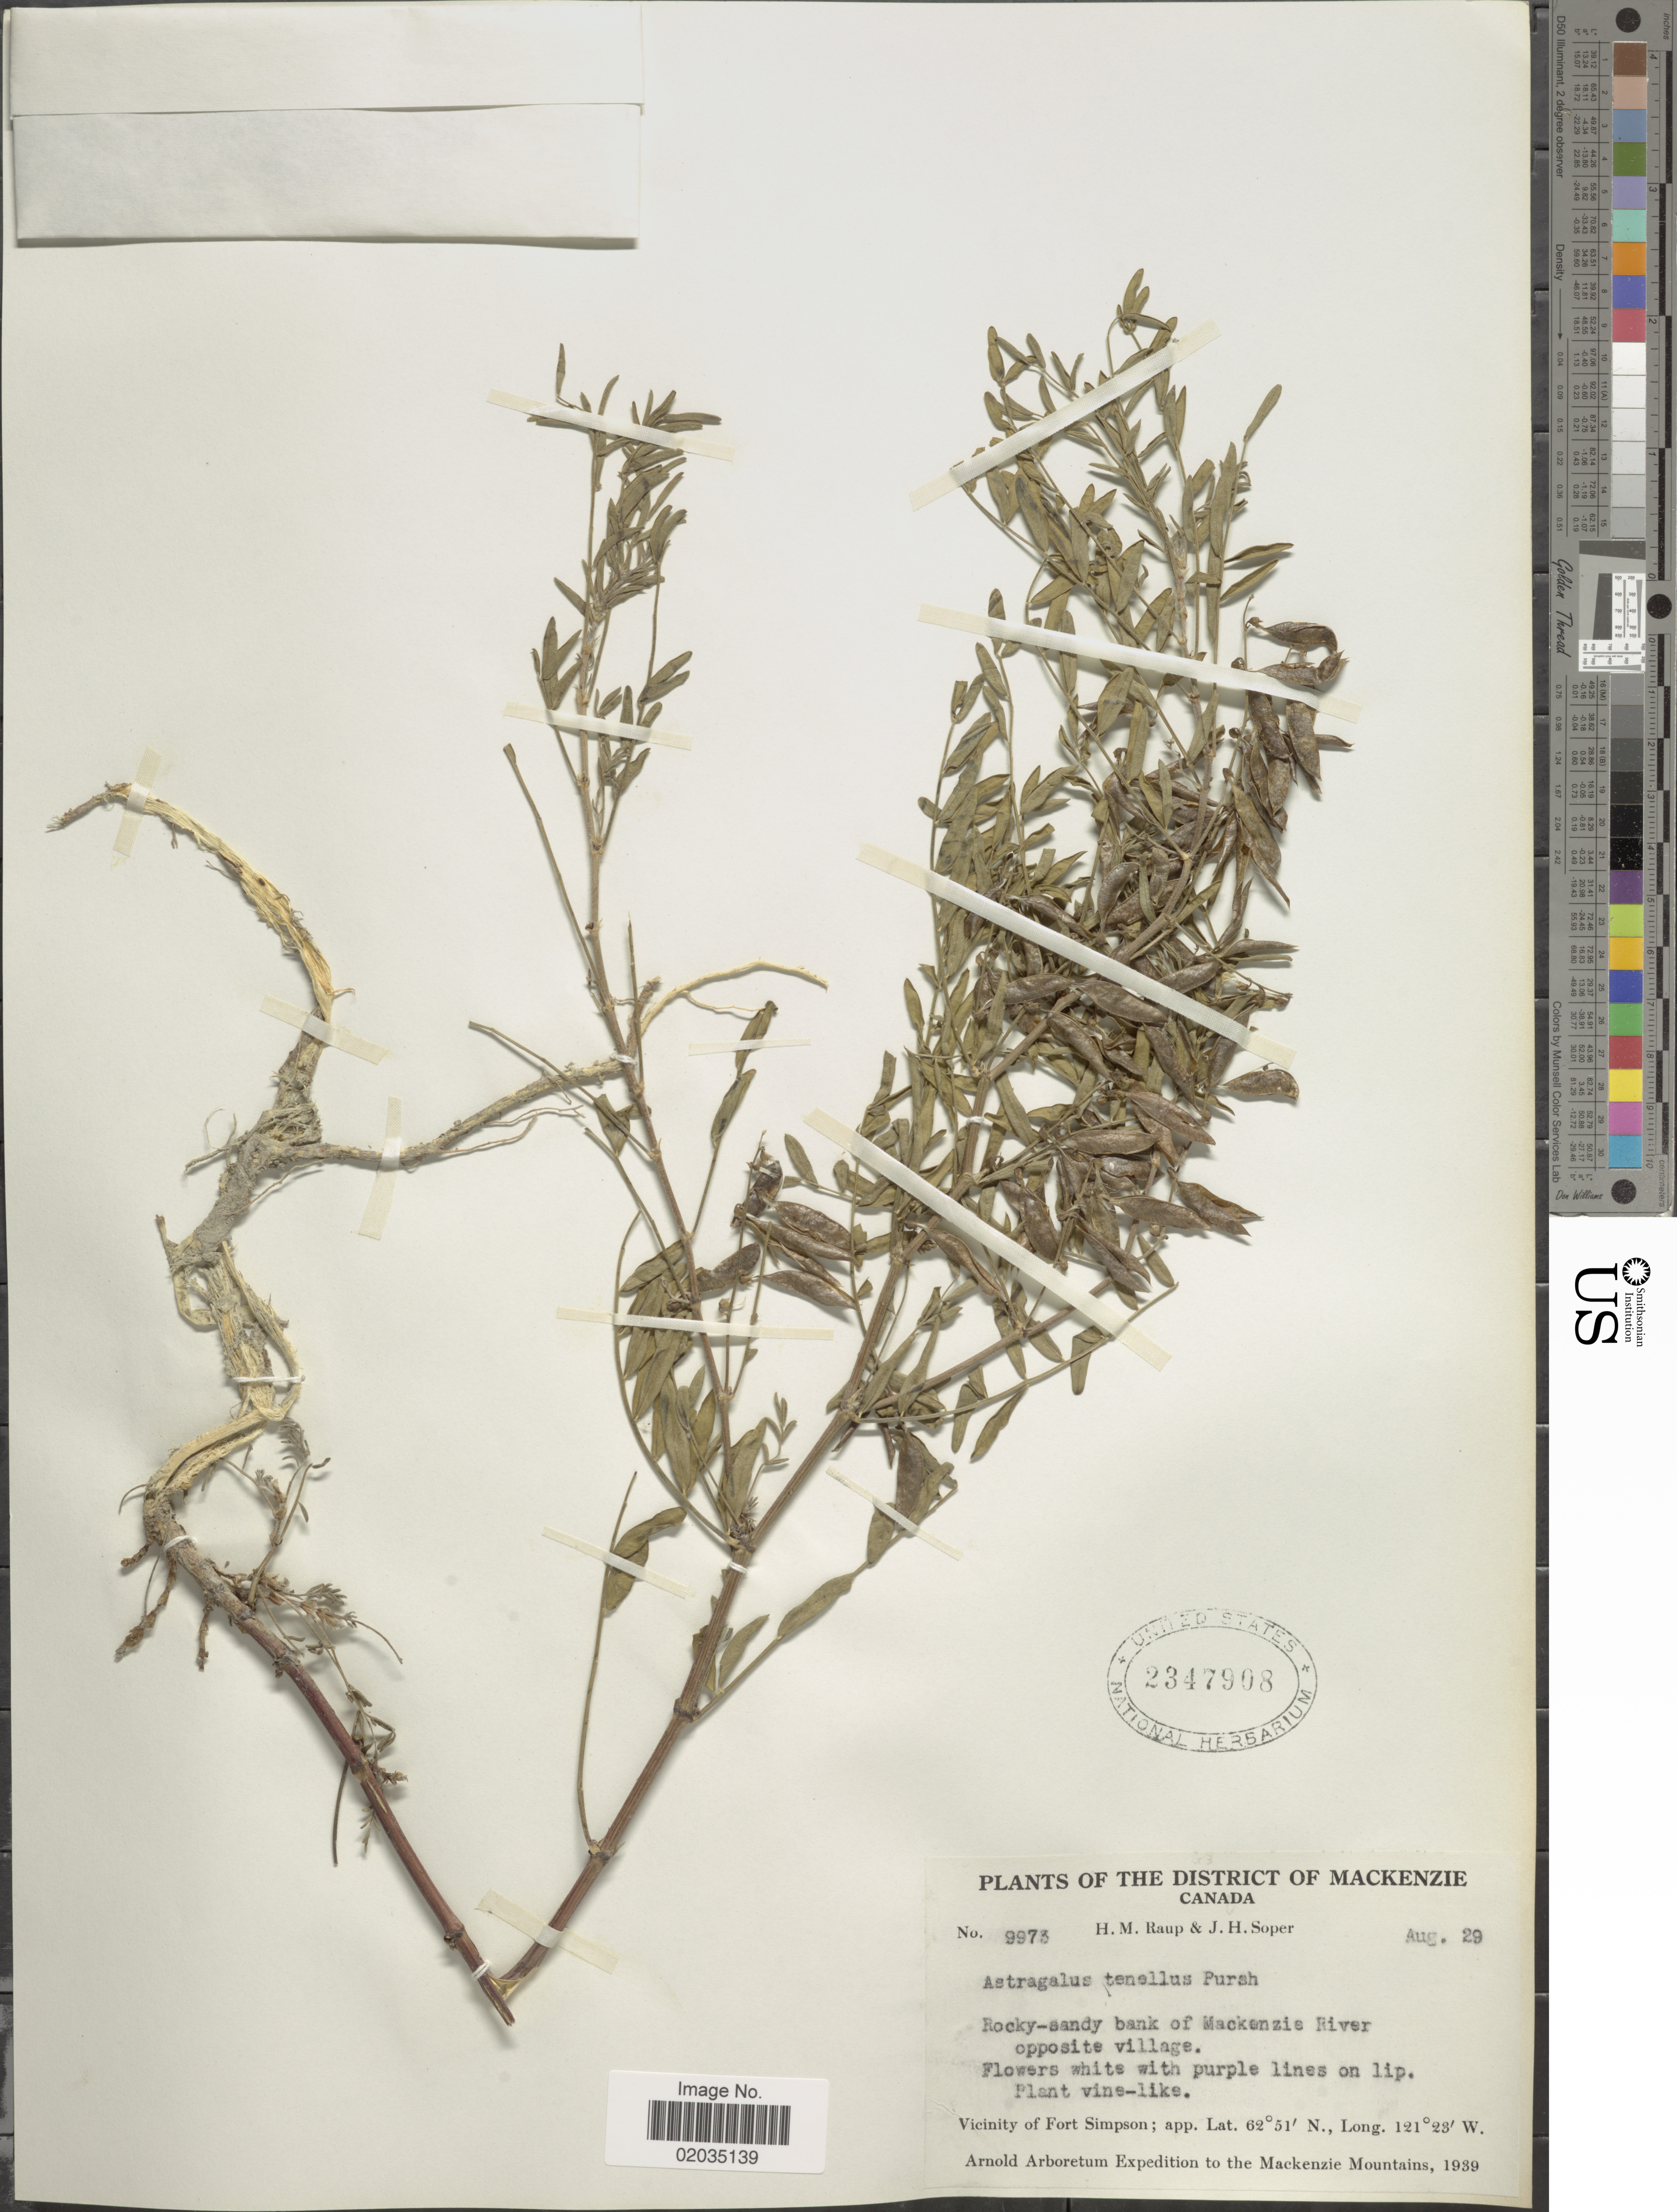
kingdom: Plantae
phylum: Tracheophyta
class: Magnoliopsida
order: Fabales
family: Fabaceae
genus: Astragalus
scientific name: Astragalus tenellus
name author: Pursh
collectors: H. Raup & J. H. Soper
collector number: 9973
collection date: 1939-08-29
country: Canada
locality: The District of Mackenzie, Rocky-sandy bank of Mackenzie River opposite village, Vicinity of Fort Simpson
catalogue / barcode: US 2347908